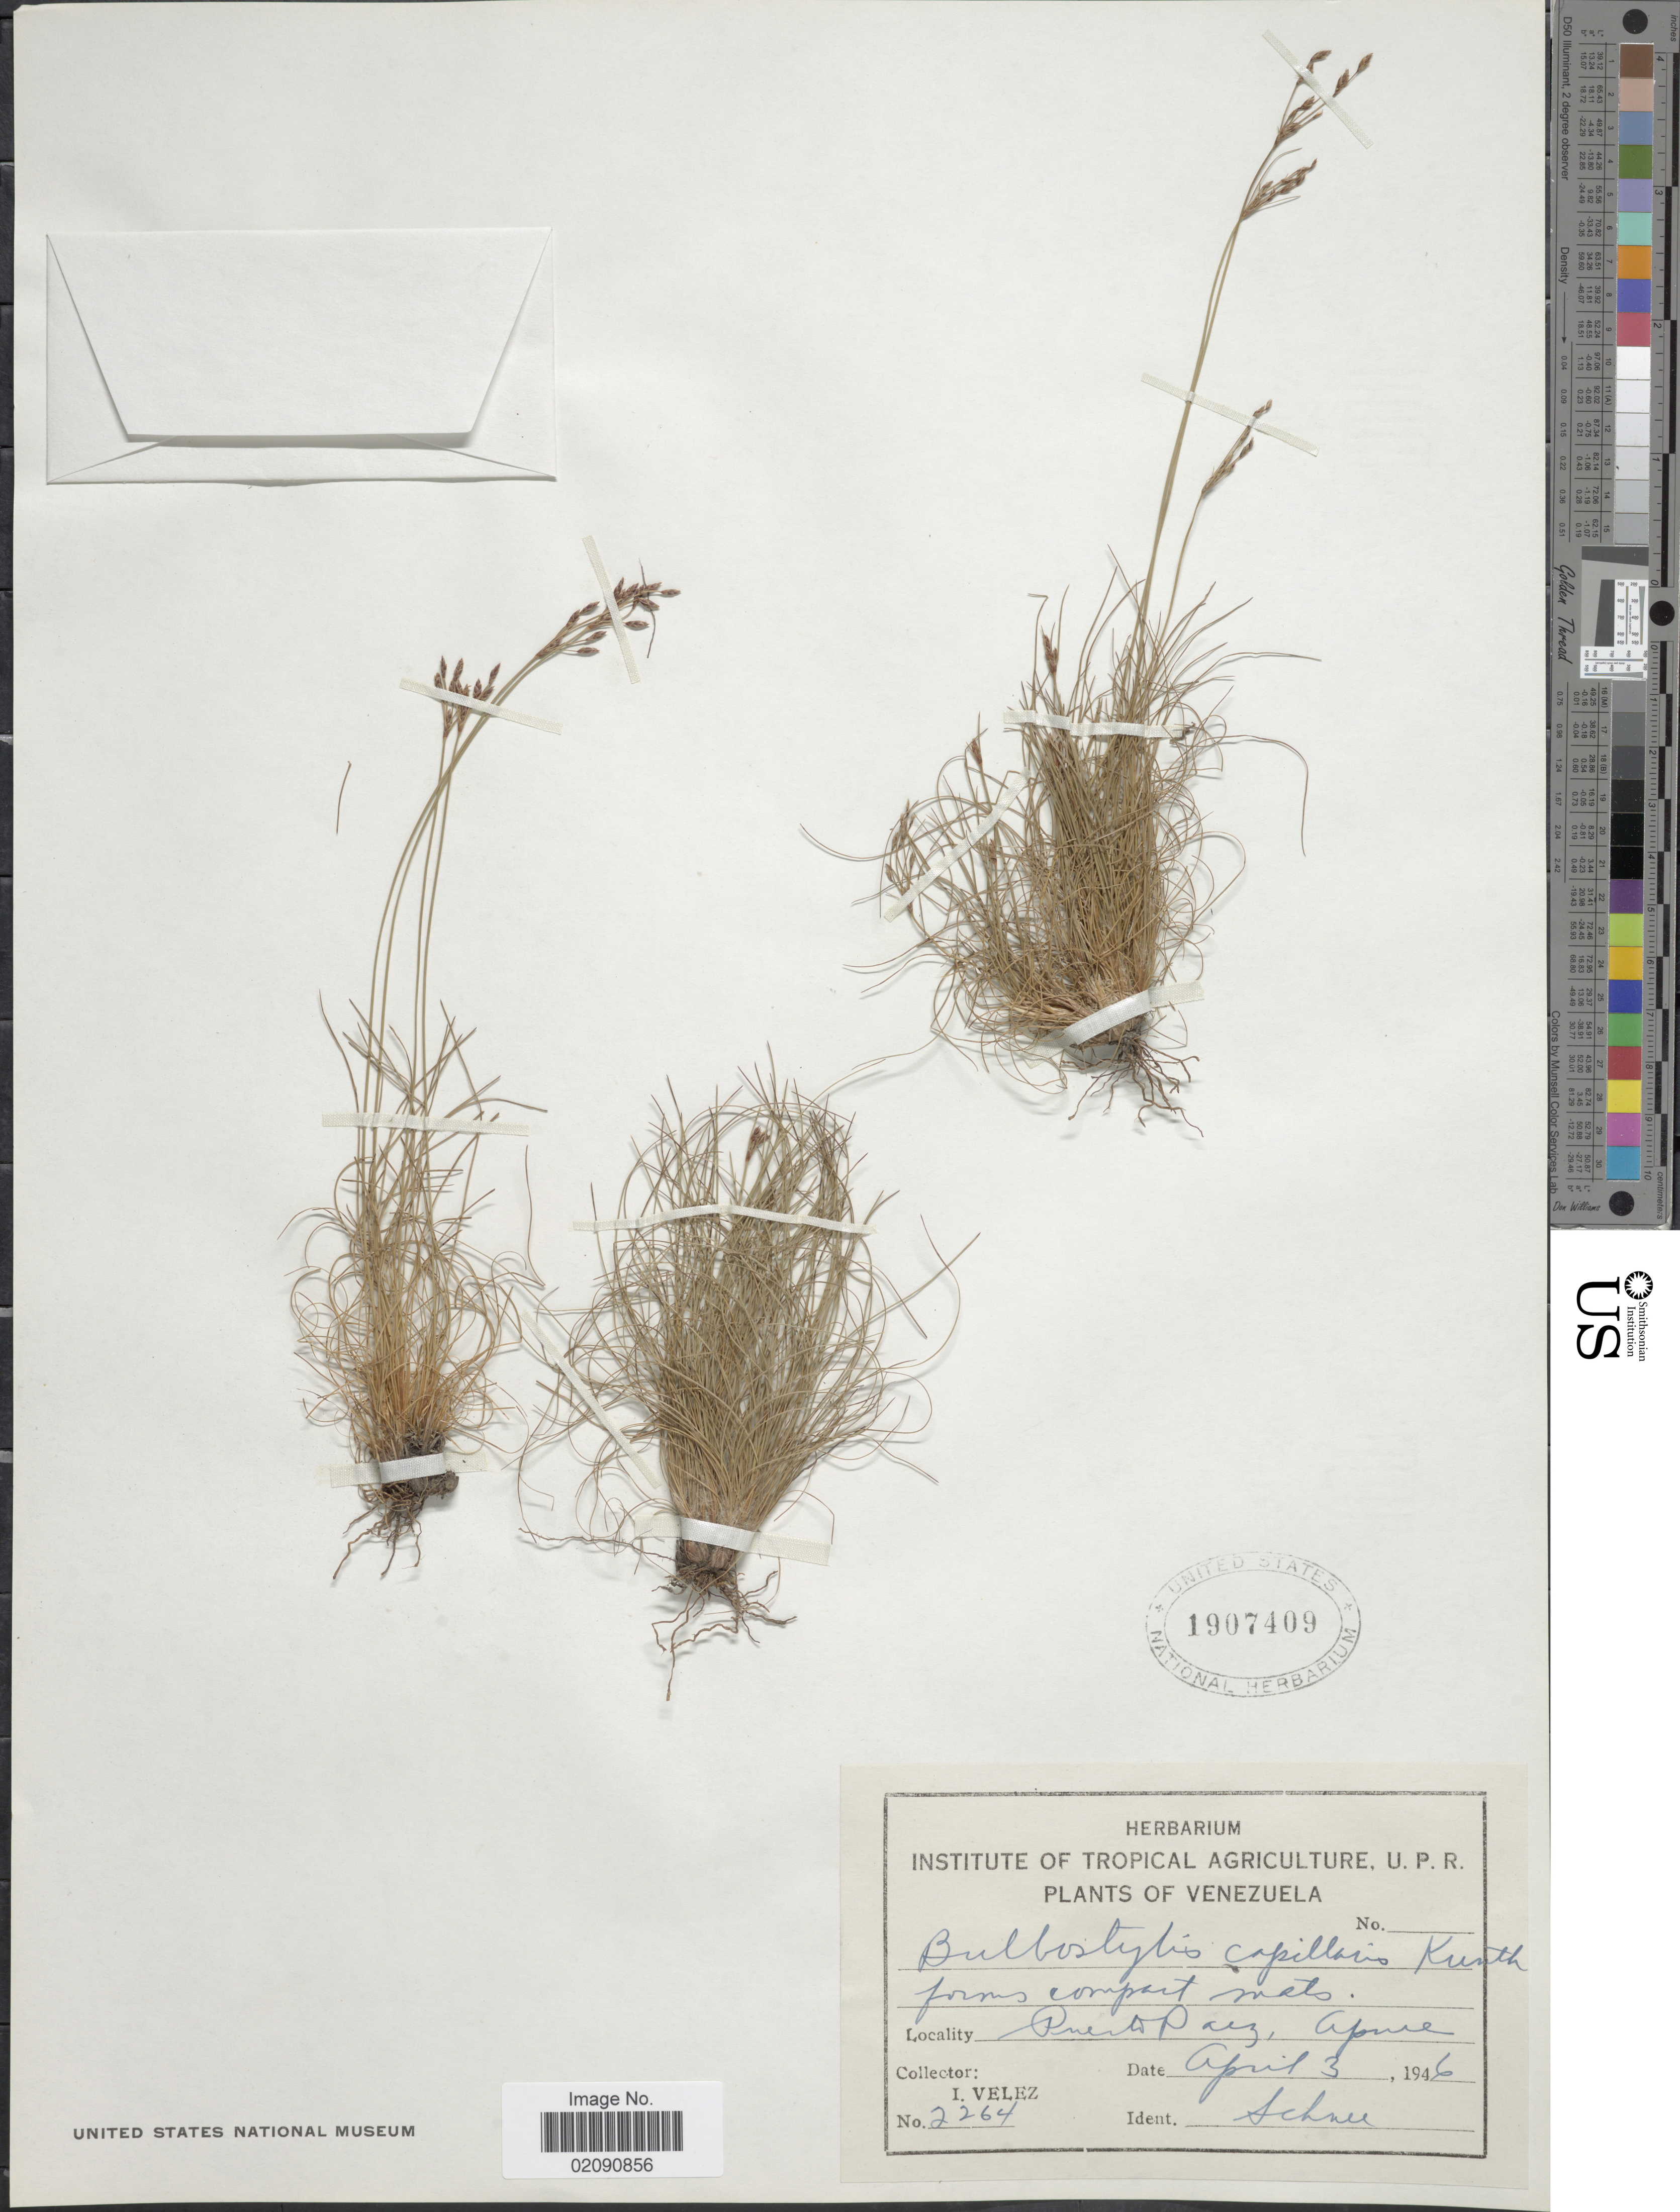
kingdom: Plantae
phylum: Tracheophyta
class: Liliopsida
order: Poales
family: Cyperaceae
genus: Bulbostylis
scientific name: Bulbostylis circinata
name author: (Kunth) C.B. Clarke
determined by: Maciel-Silva, J. F.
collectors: I. Velez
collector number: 2264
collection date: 1946-04-03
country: Venezuela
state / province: Apure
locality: Puerto Paez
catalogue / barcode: US 1907409